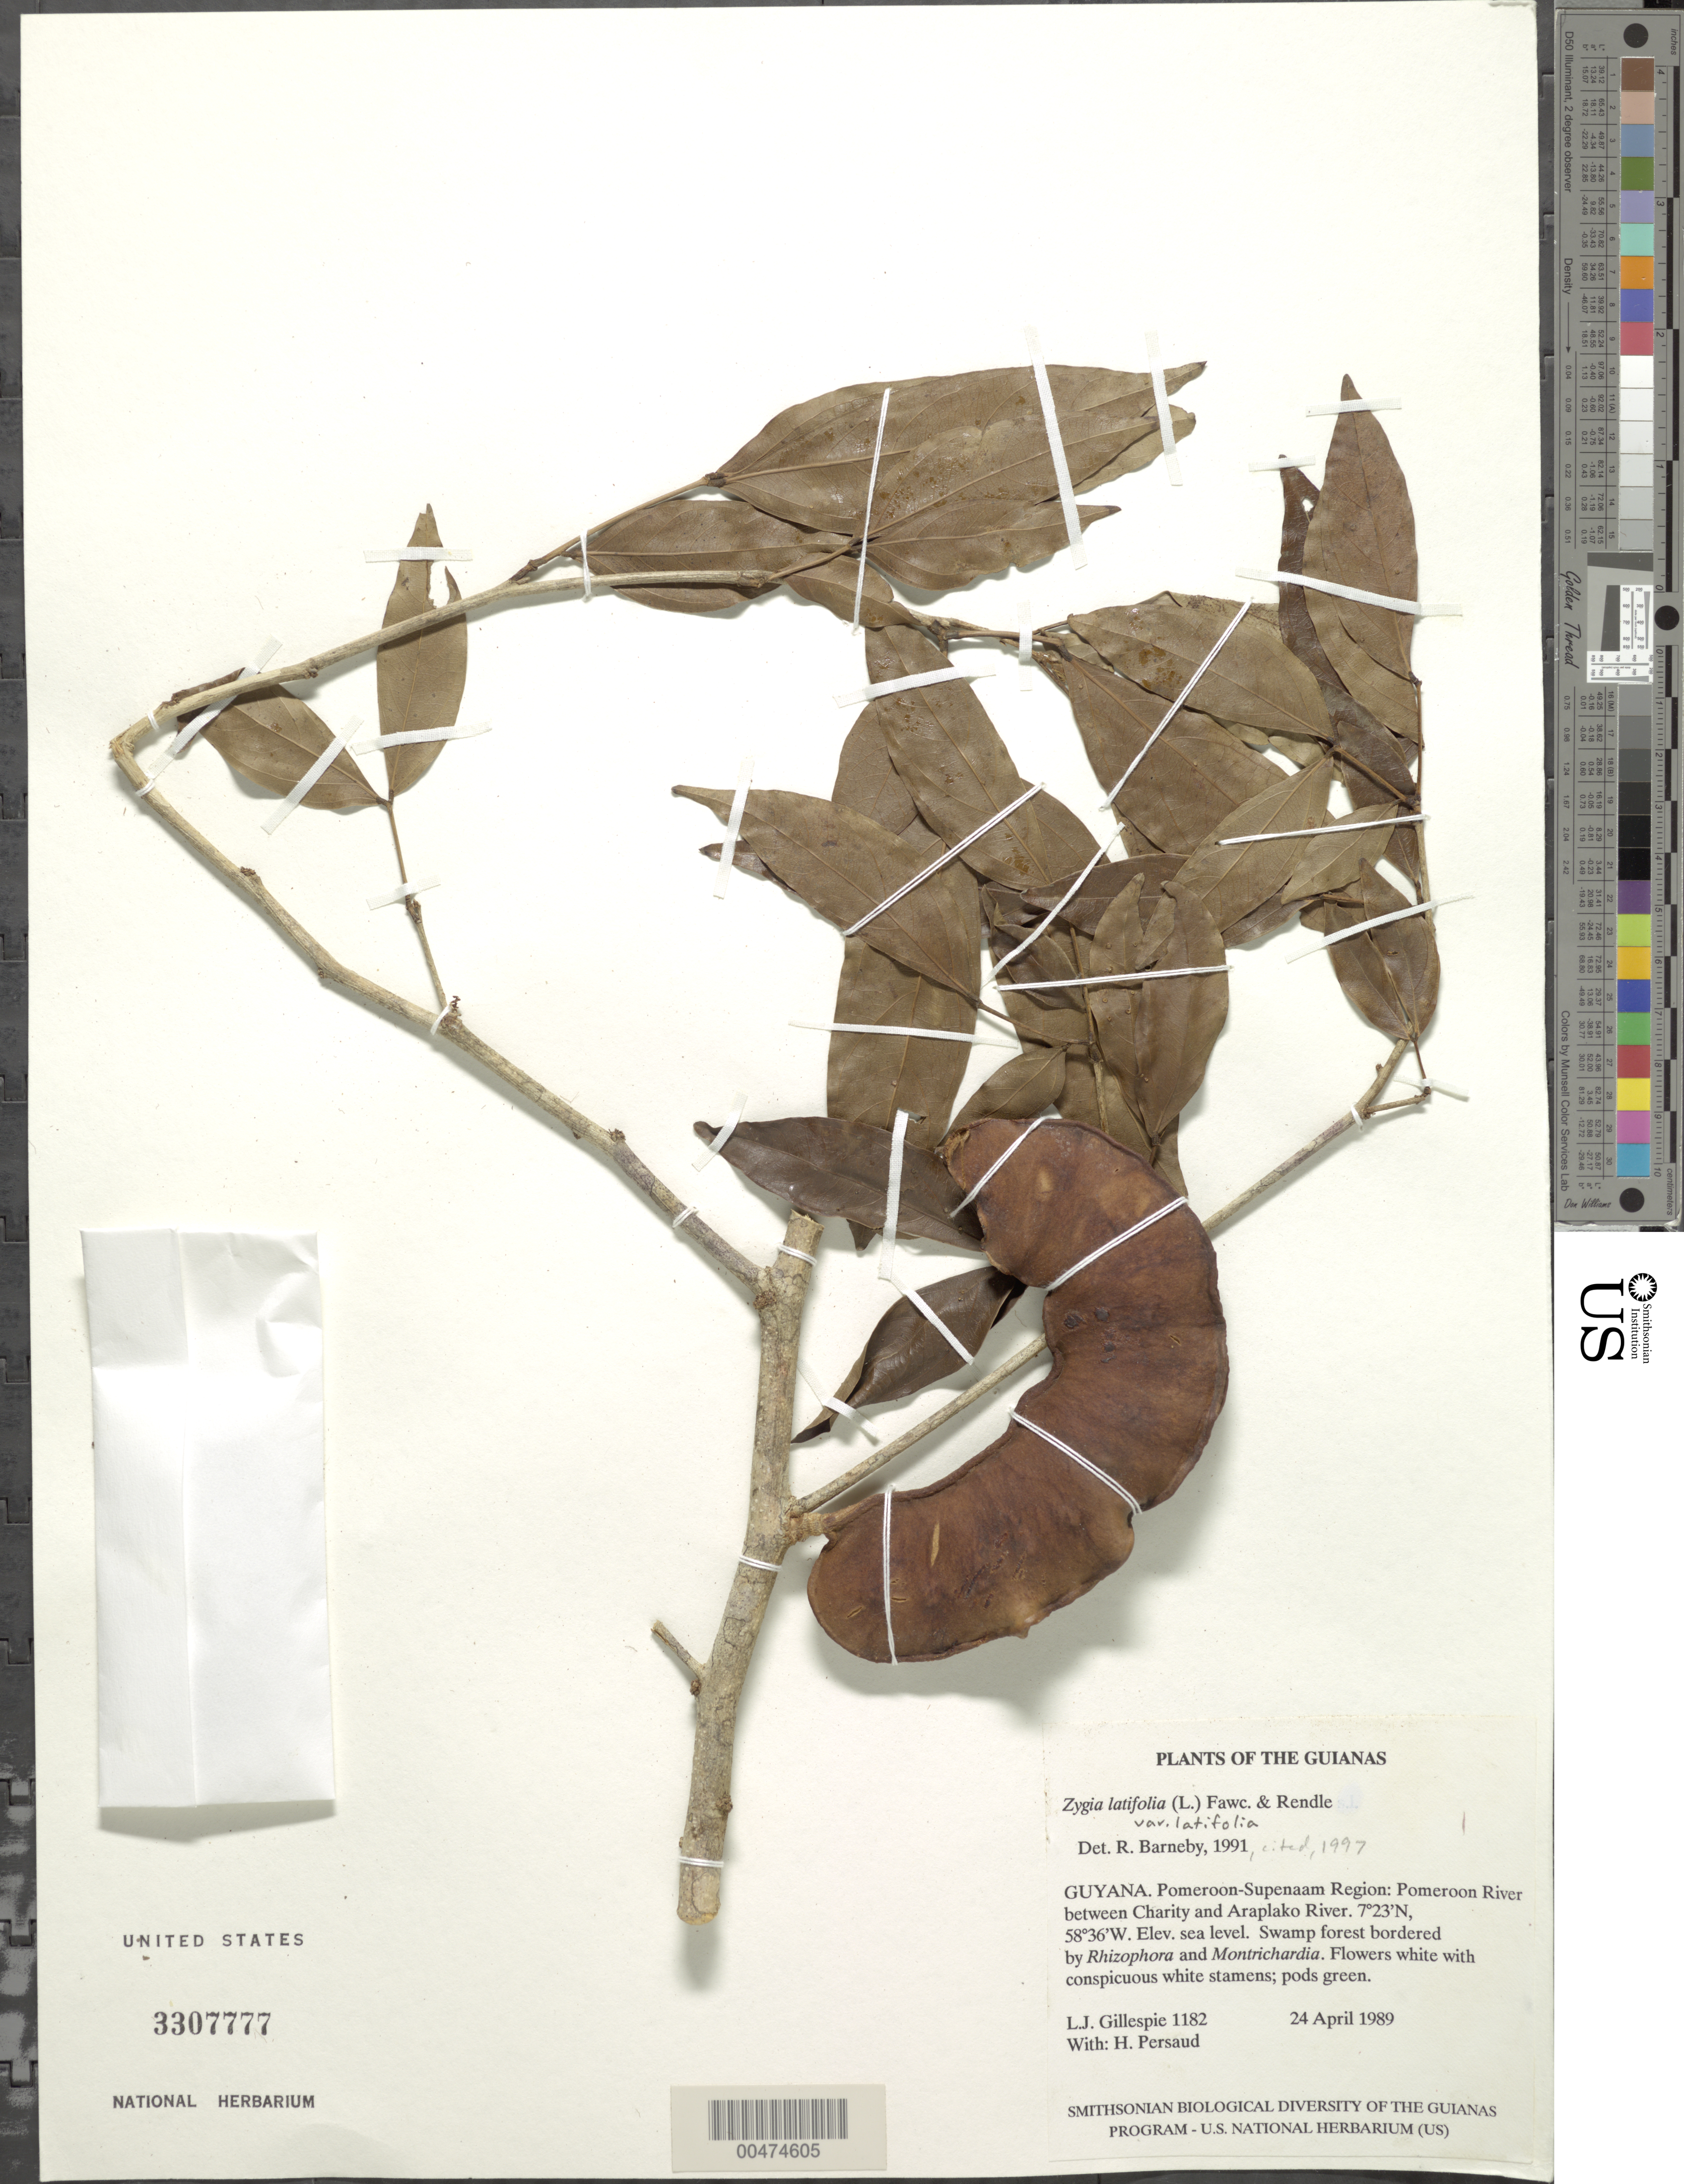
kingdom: Plantae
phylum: Tracheophyta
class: Magnoliopsida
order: Fabales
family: Fabaceae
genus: Zygia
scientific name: Zygia latifolia var. latifolia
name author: (L.) Fawc. & Rendle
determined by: Barneby, Rupert C., (NY)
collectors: L. J. Gillespie & H. Persaud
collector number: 1182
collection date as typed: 24 April 1989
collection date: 1989-04-24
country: Guyana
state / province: Pomeroon-Supenaam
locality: Pomeroon River between Charity and Araplako River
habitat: Swamp forest bordered by Rhizophora & Montrichardia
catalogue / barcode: US 3307777